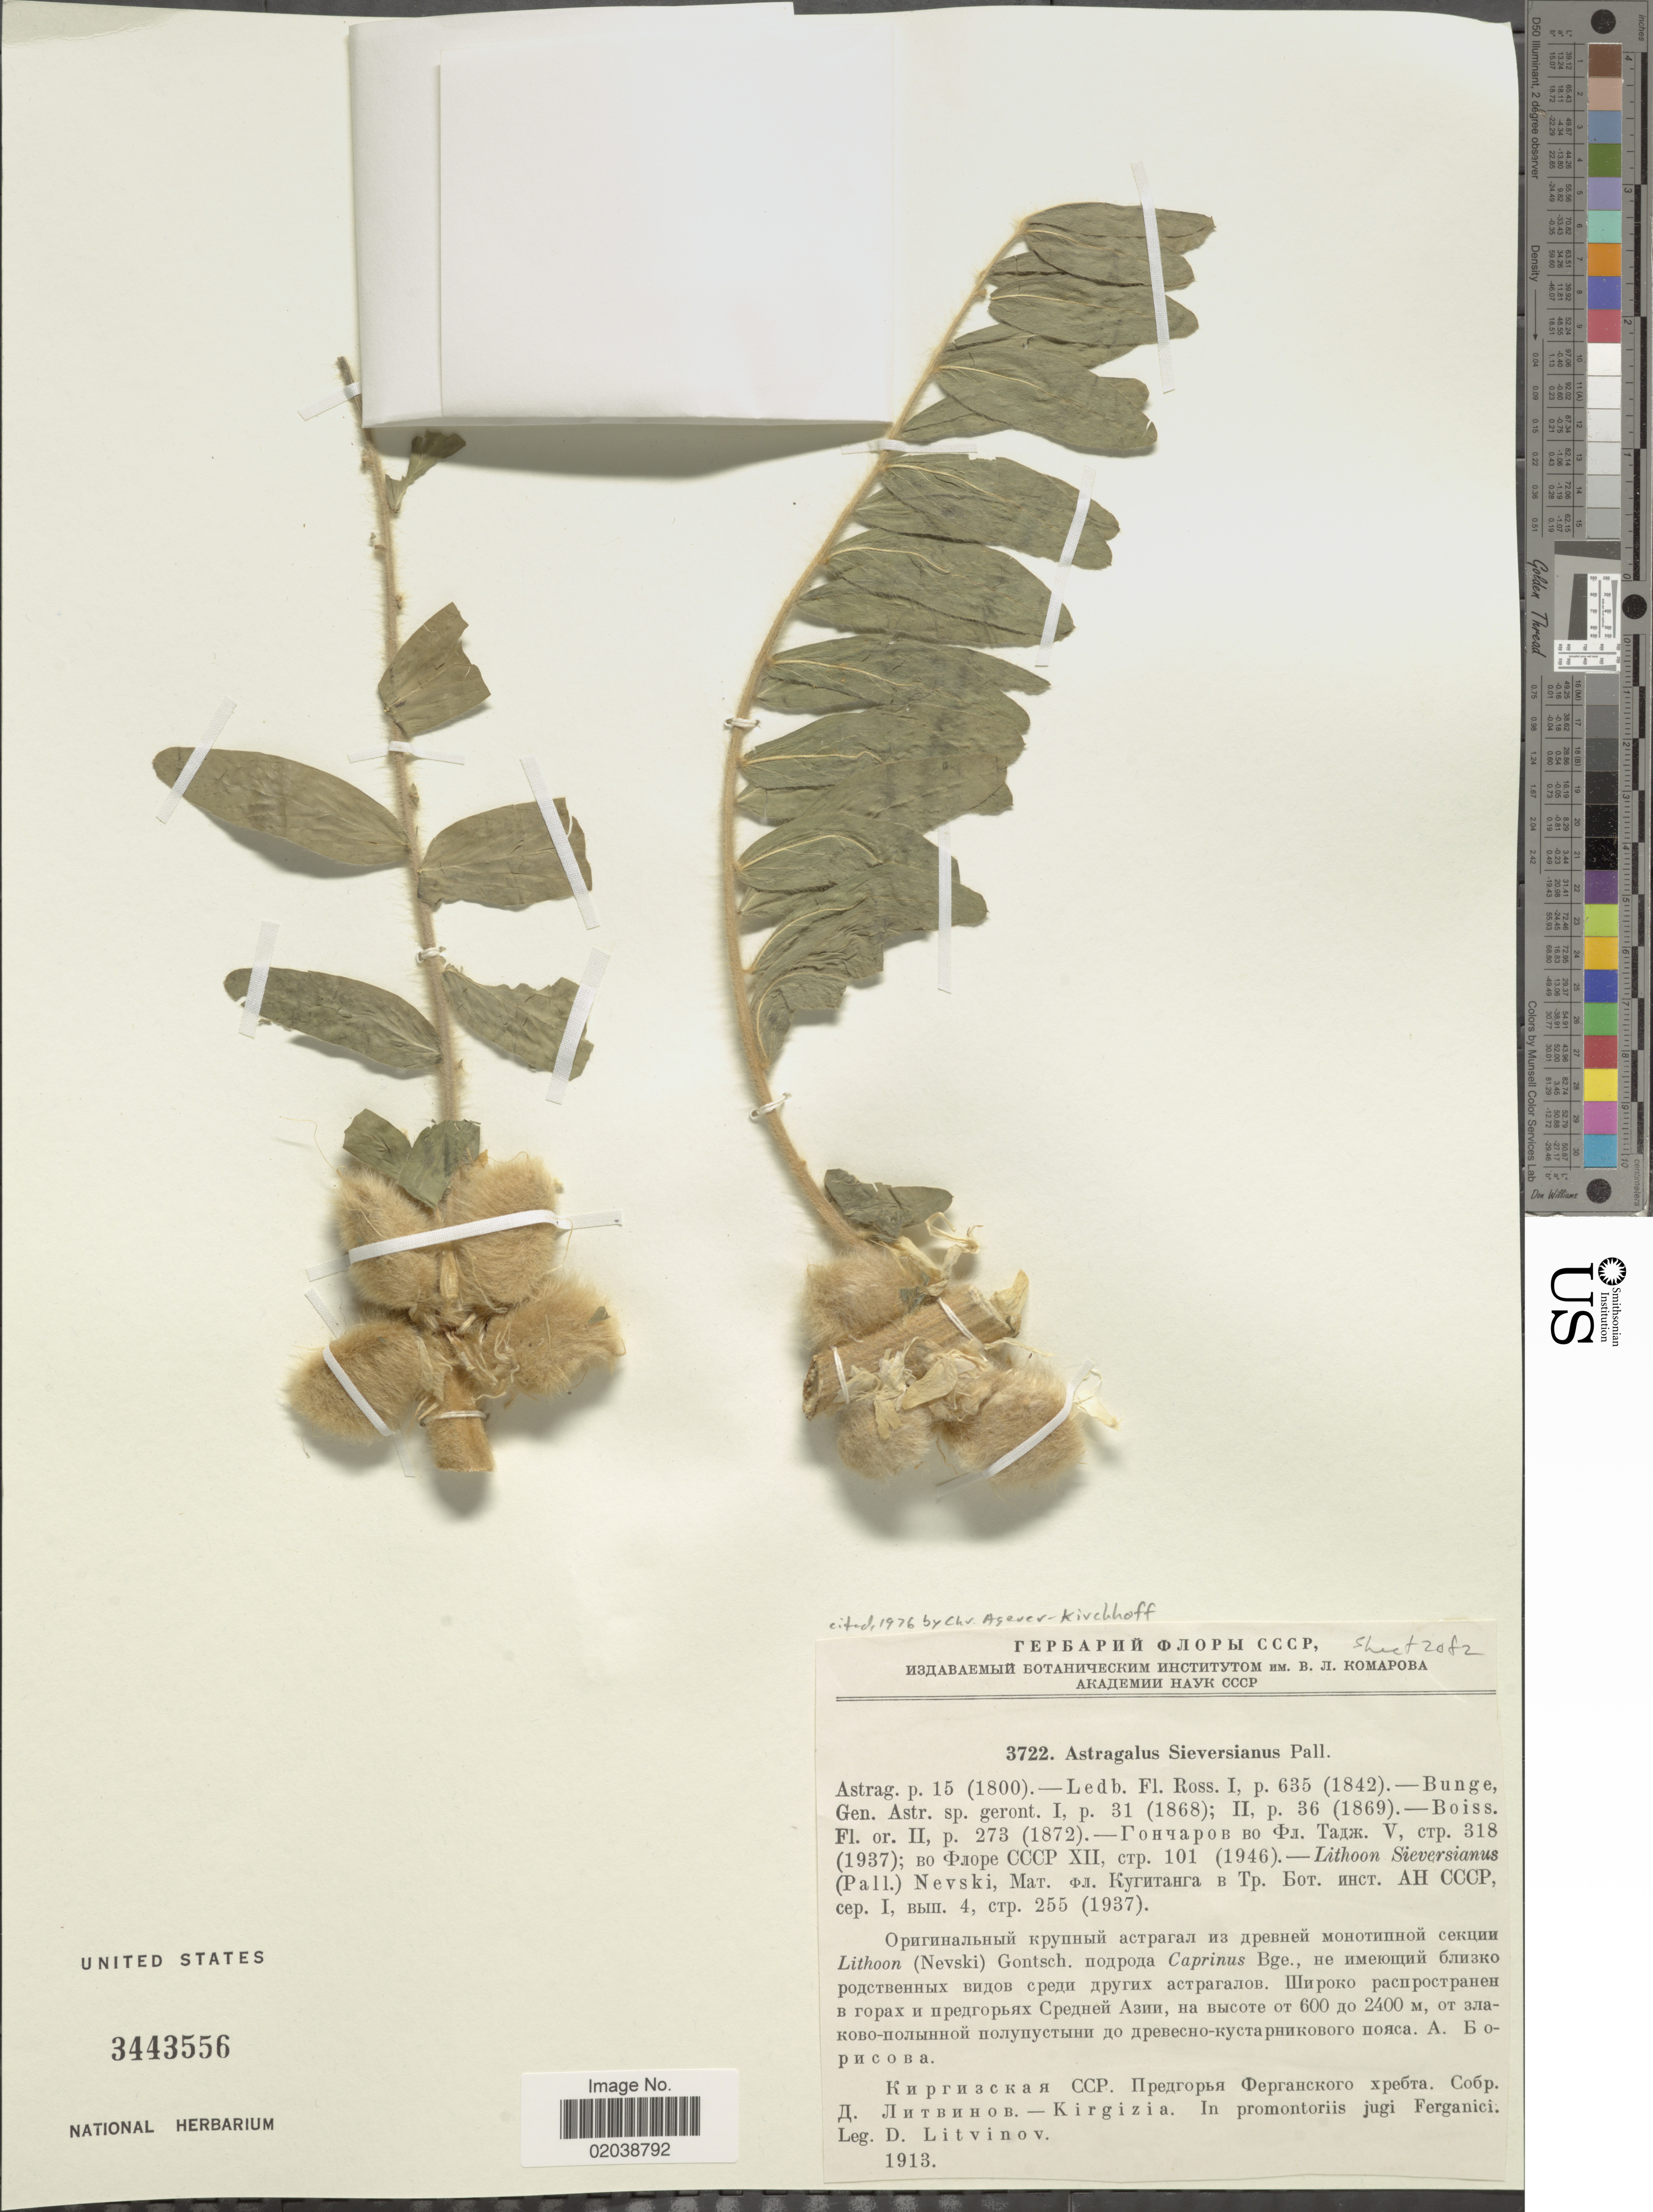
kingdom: Plantae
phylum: Tracheophyta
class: Magnoliopsida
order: Fabales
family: Fabaceae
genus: Astragalus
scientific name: Astragalus sieversianus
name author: Pall.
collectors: D. Litvinov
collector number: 3722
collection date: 1913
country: Kyrgyzstan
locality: Kirgizia. In promontoriis jugi Ferganici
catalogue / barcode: US 3443556